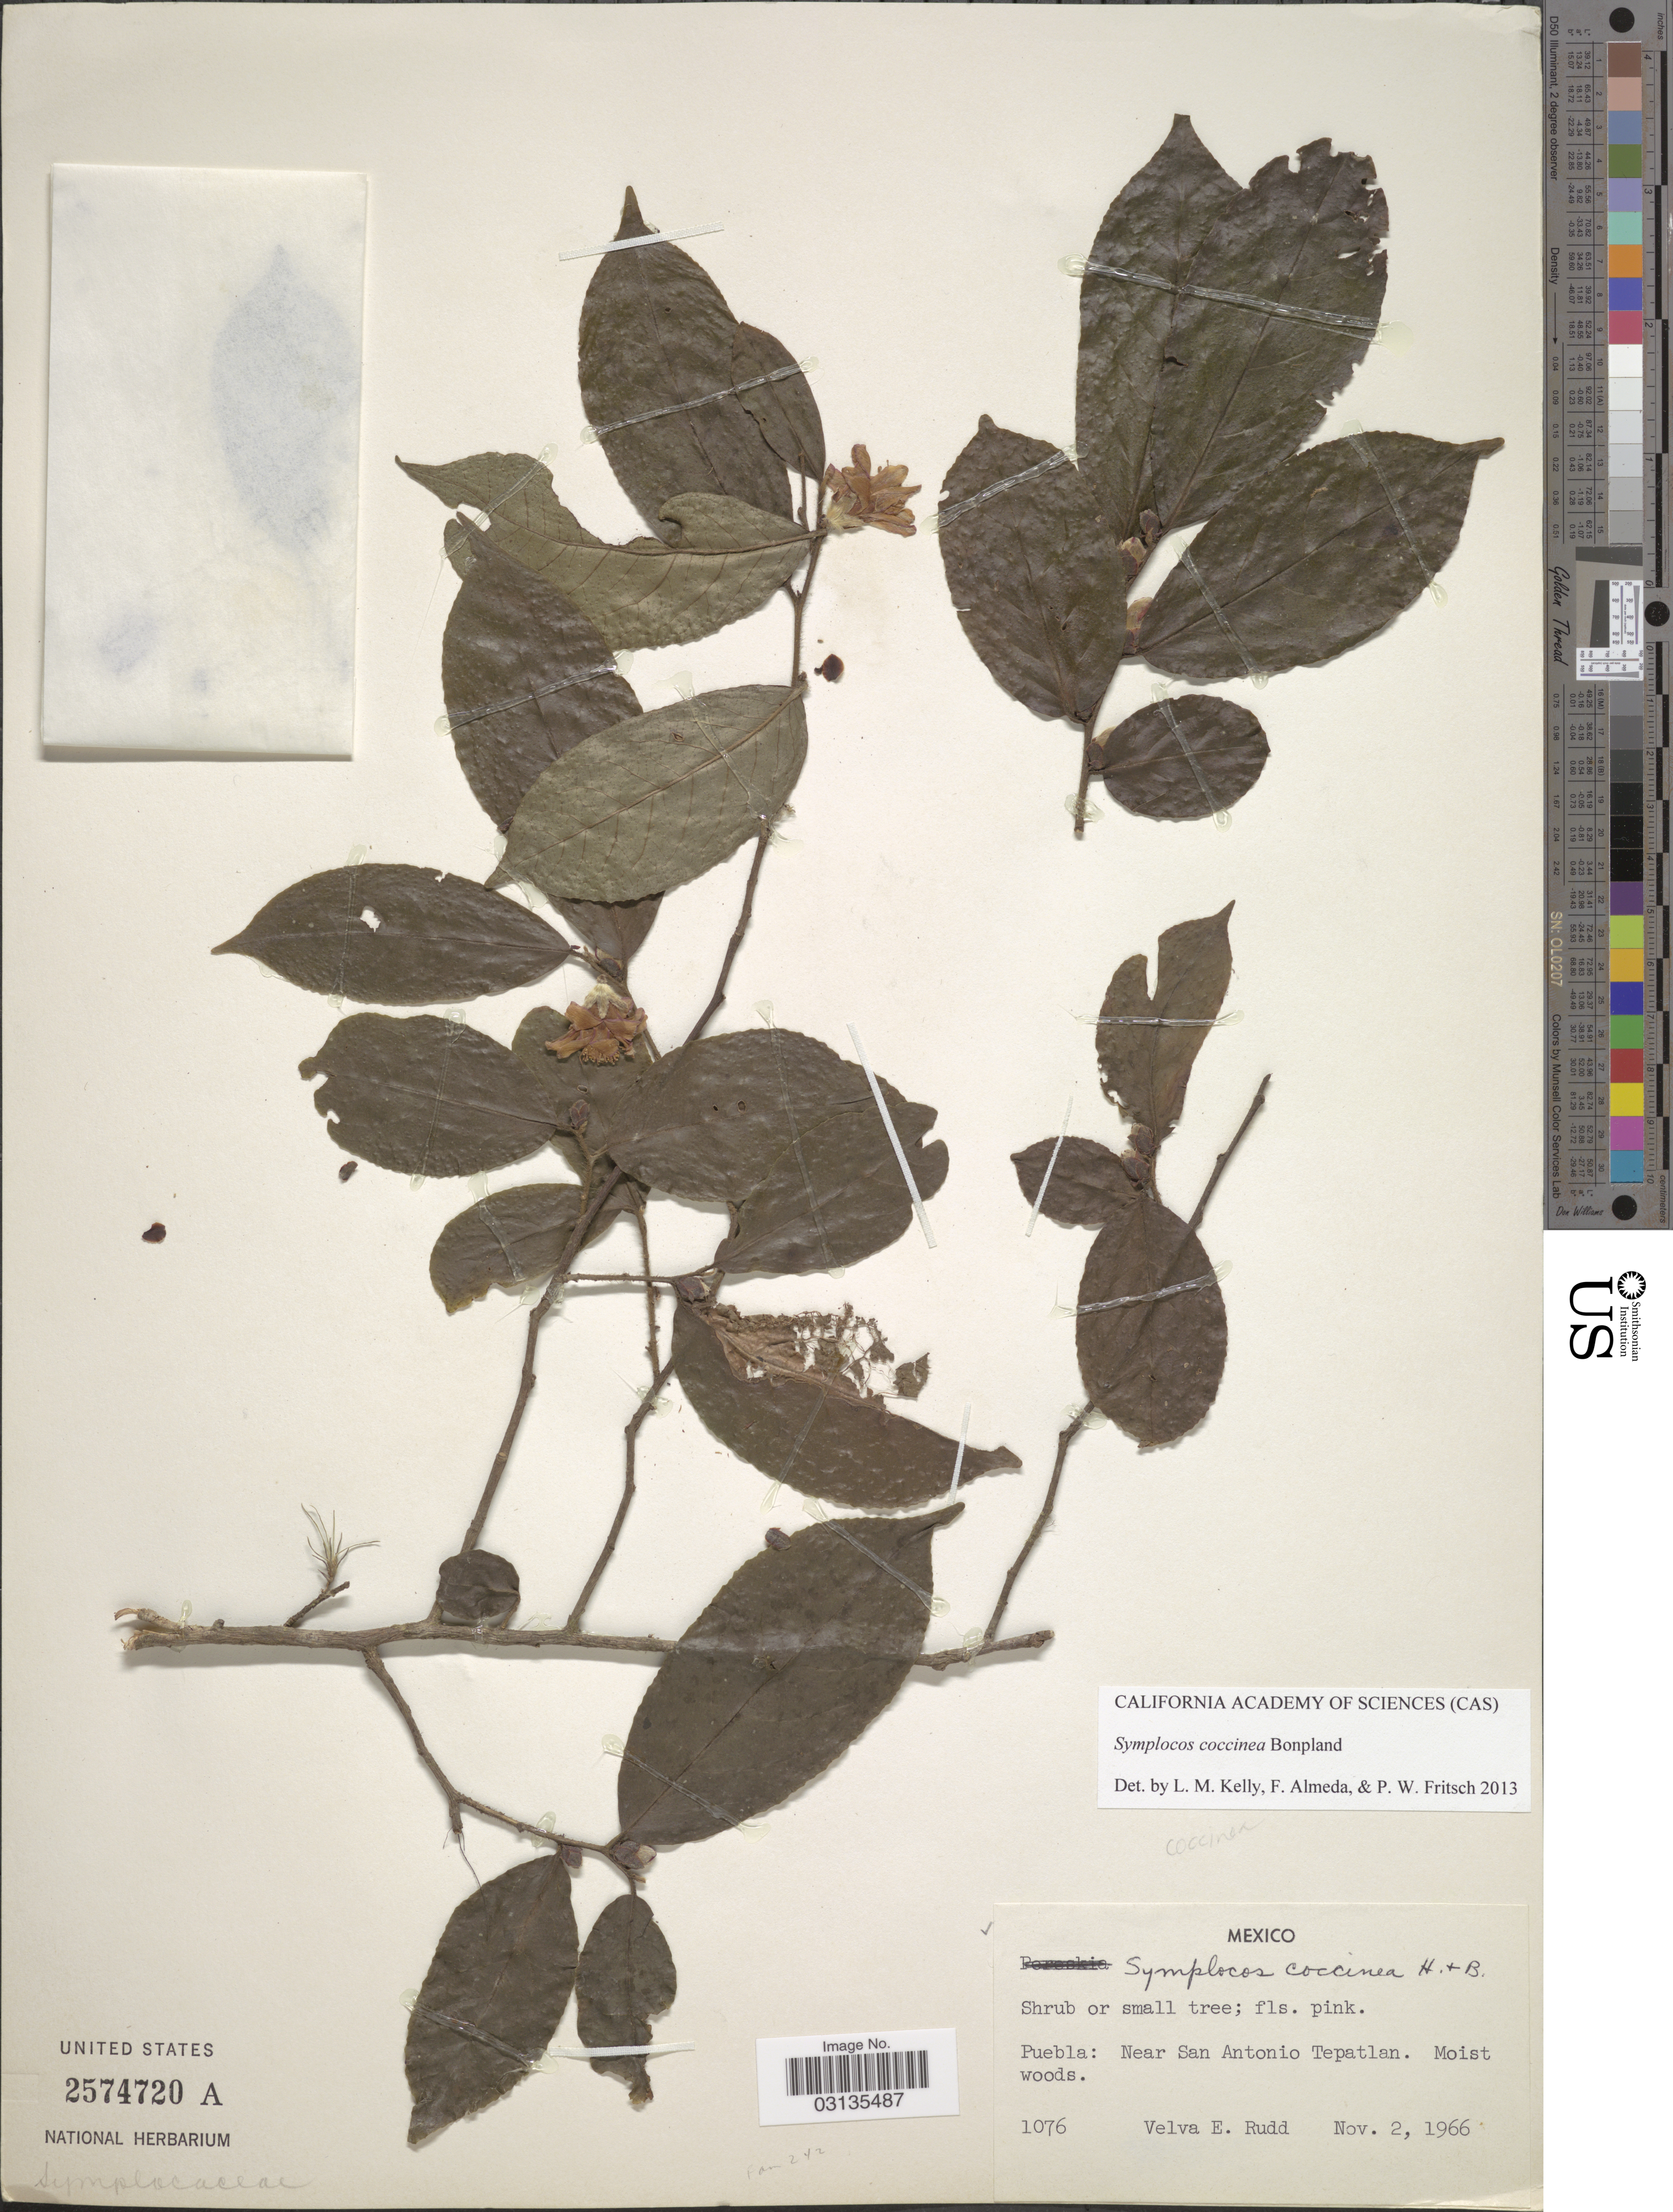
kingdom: Plantae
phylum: Tracheophyta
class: Magnoliopsida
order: Ericales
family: Symplocaceae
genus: Symplocos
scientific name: Symplocos coccinea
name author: Bonpl.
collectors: V. E. Rudd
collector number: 1076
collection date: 1966-11-02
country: Mexico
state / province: Puebla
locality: Near San Antonio Tepatlan.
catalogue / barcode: US 2574720A